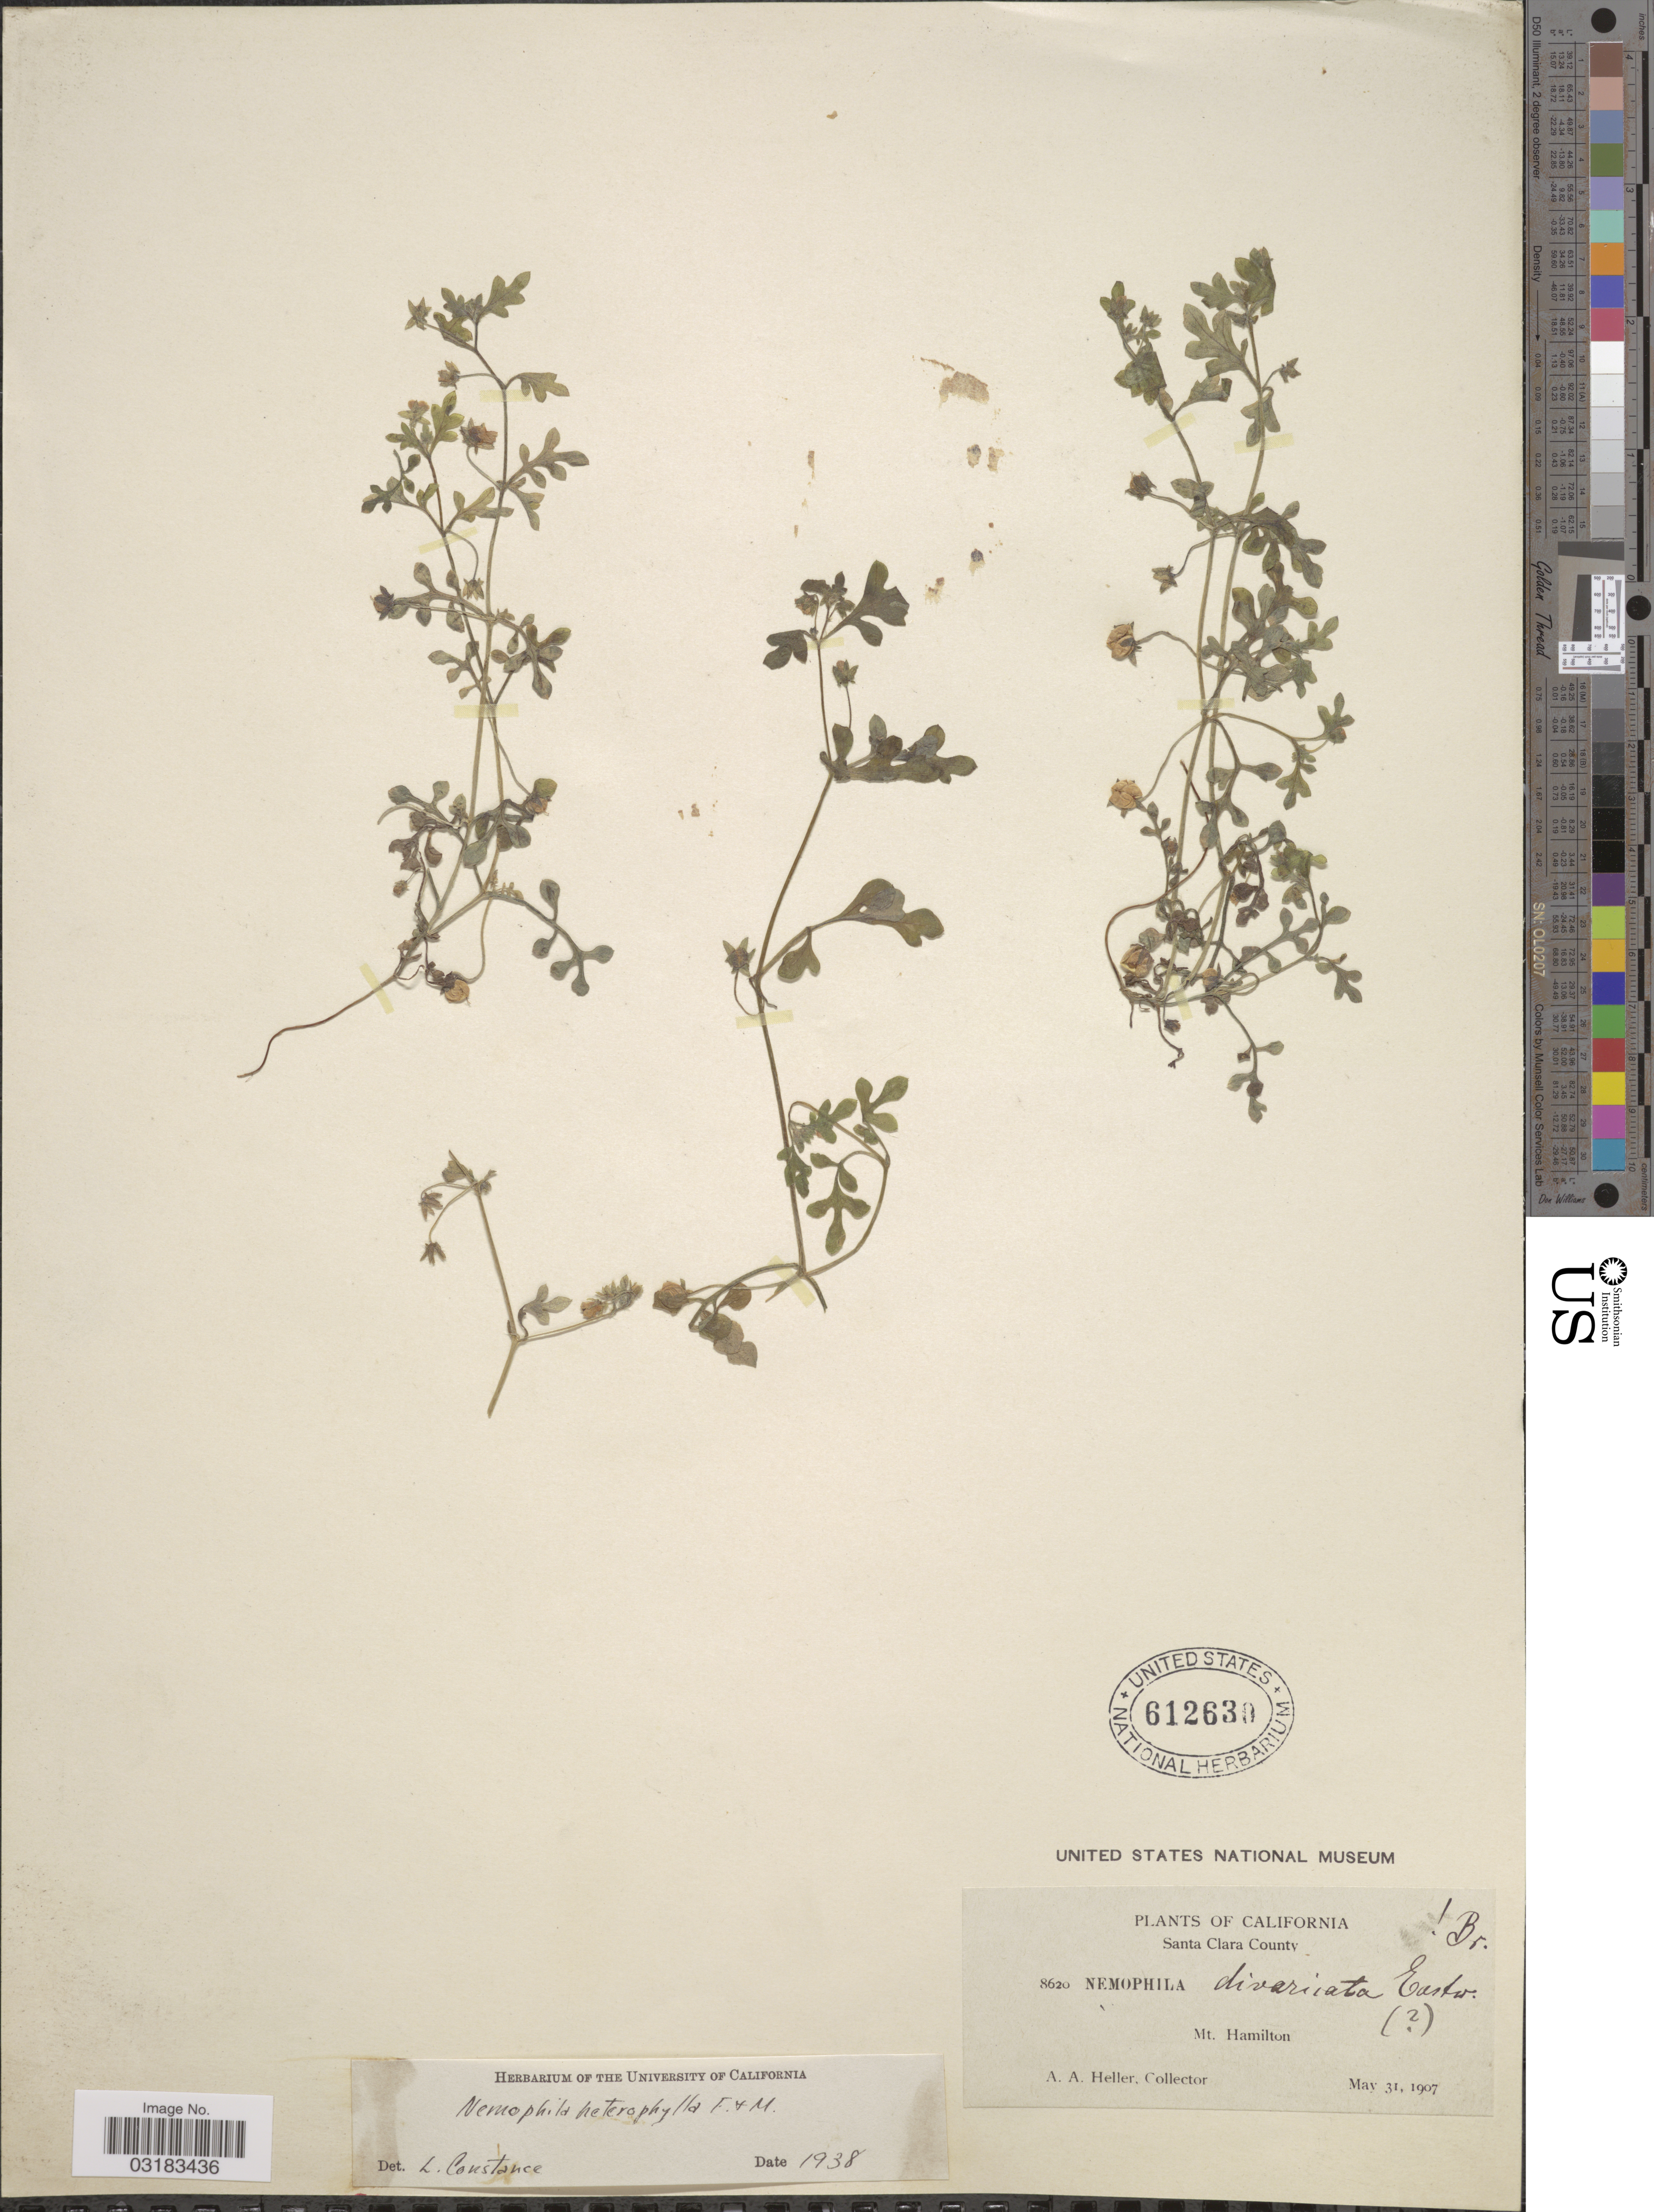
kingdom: Plantae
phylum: Tracheophyta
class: Magnoliopsida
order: Boraginales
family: Hydrophyllaceae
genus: Nemophila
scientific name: Nemophila heterophylla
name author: Fisch. & C.A. Mey.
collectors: A. A. Heller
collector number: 8620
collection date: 1907-05-31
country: United States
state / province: Oregon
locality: Santa Clara County. Mt. Hamilton.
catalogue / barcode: US 612630